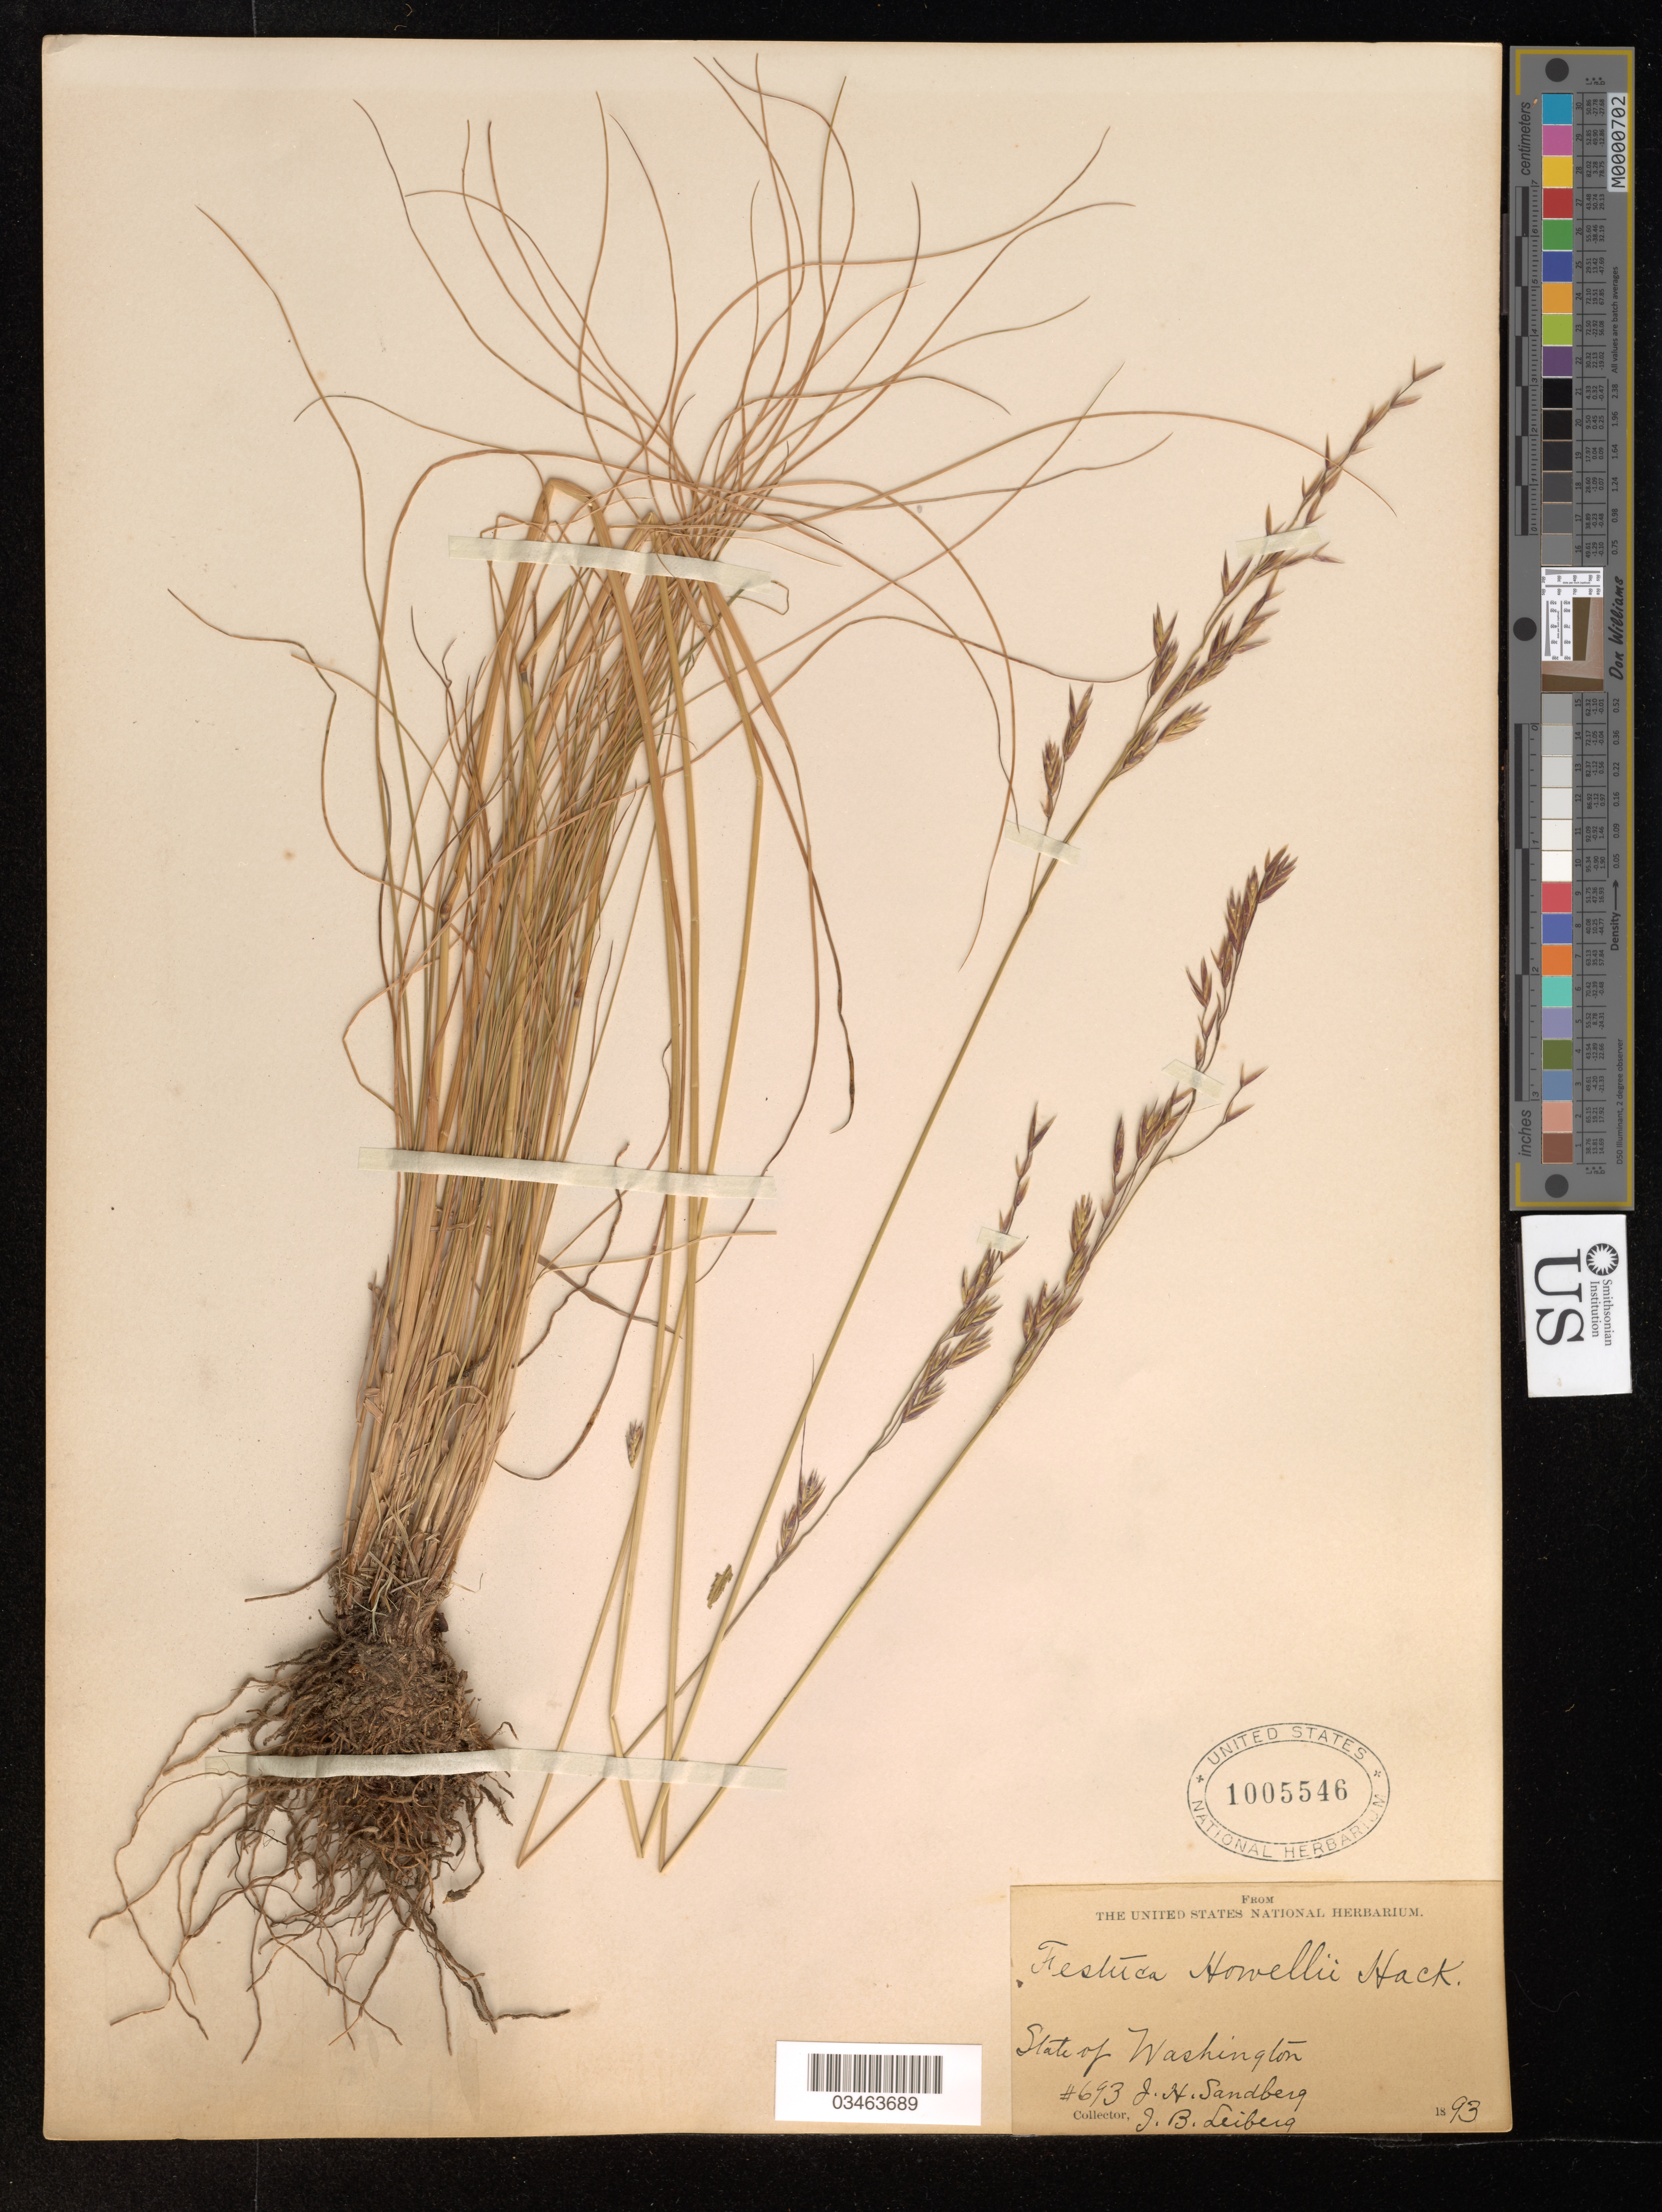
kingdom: Plantae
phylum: Tracheophyta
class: Liliopsida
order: Poales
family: Poaceae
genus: Festuca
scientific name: Festuca howellii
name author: Hack. ex W.J. Beal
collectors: J. Sandberg & J. Leiberg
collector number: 693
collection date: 1893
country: United States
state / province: Washington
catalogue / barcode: US 1005546